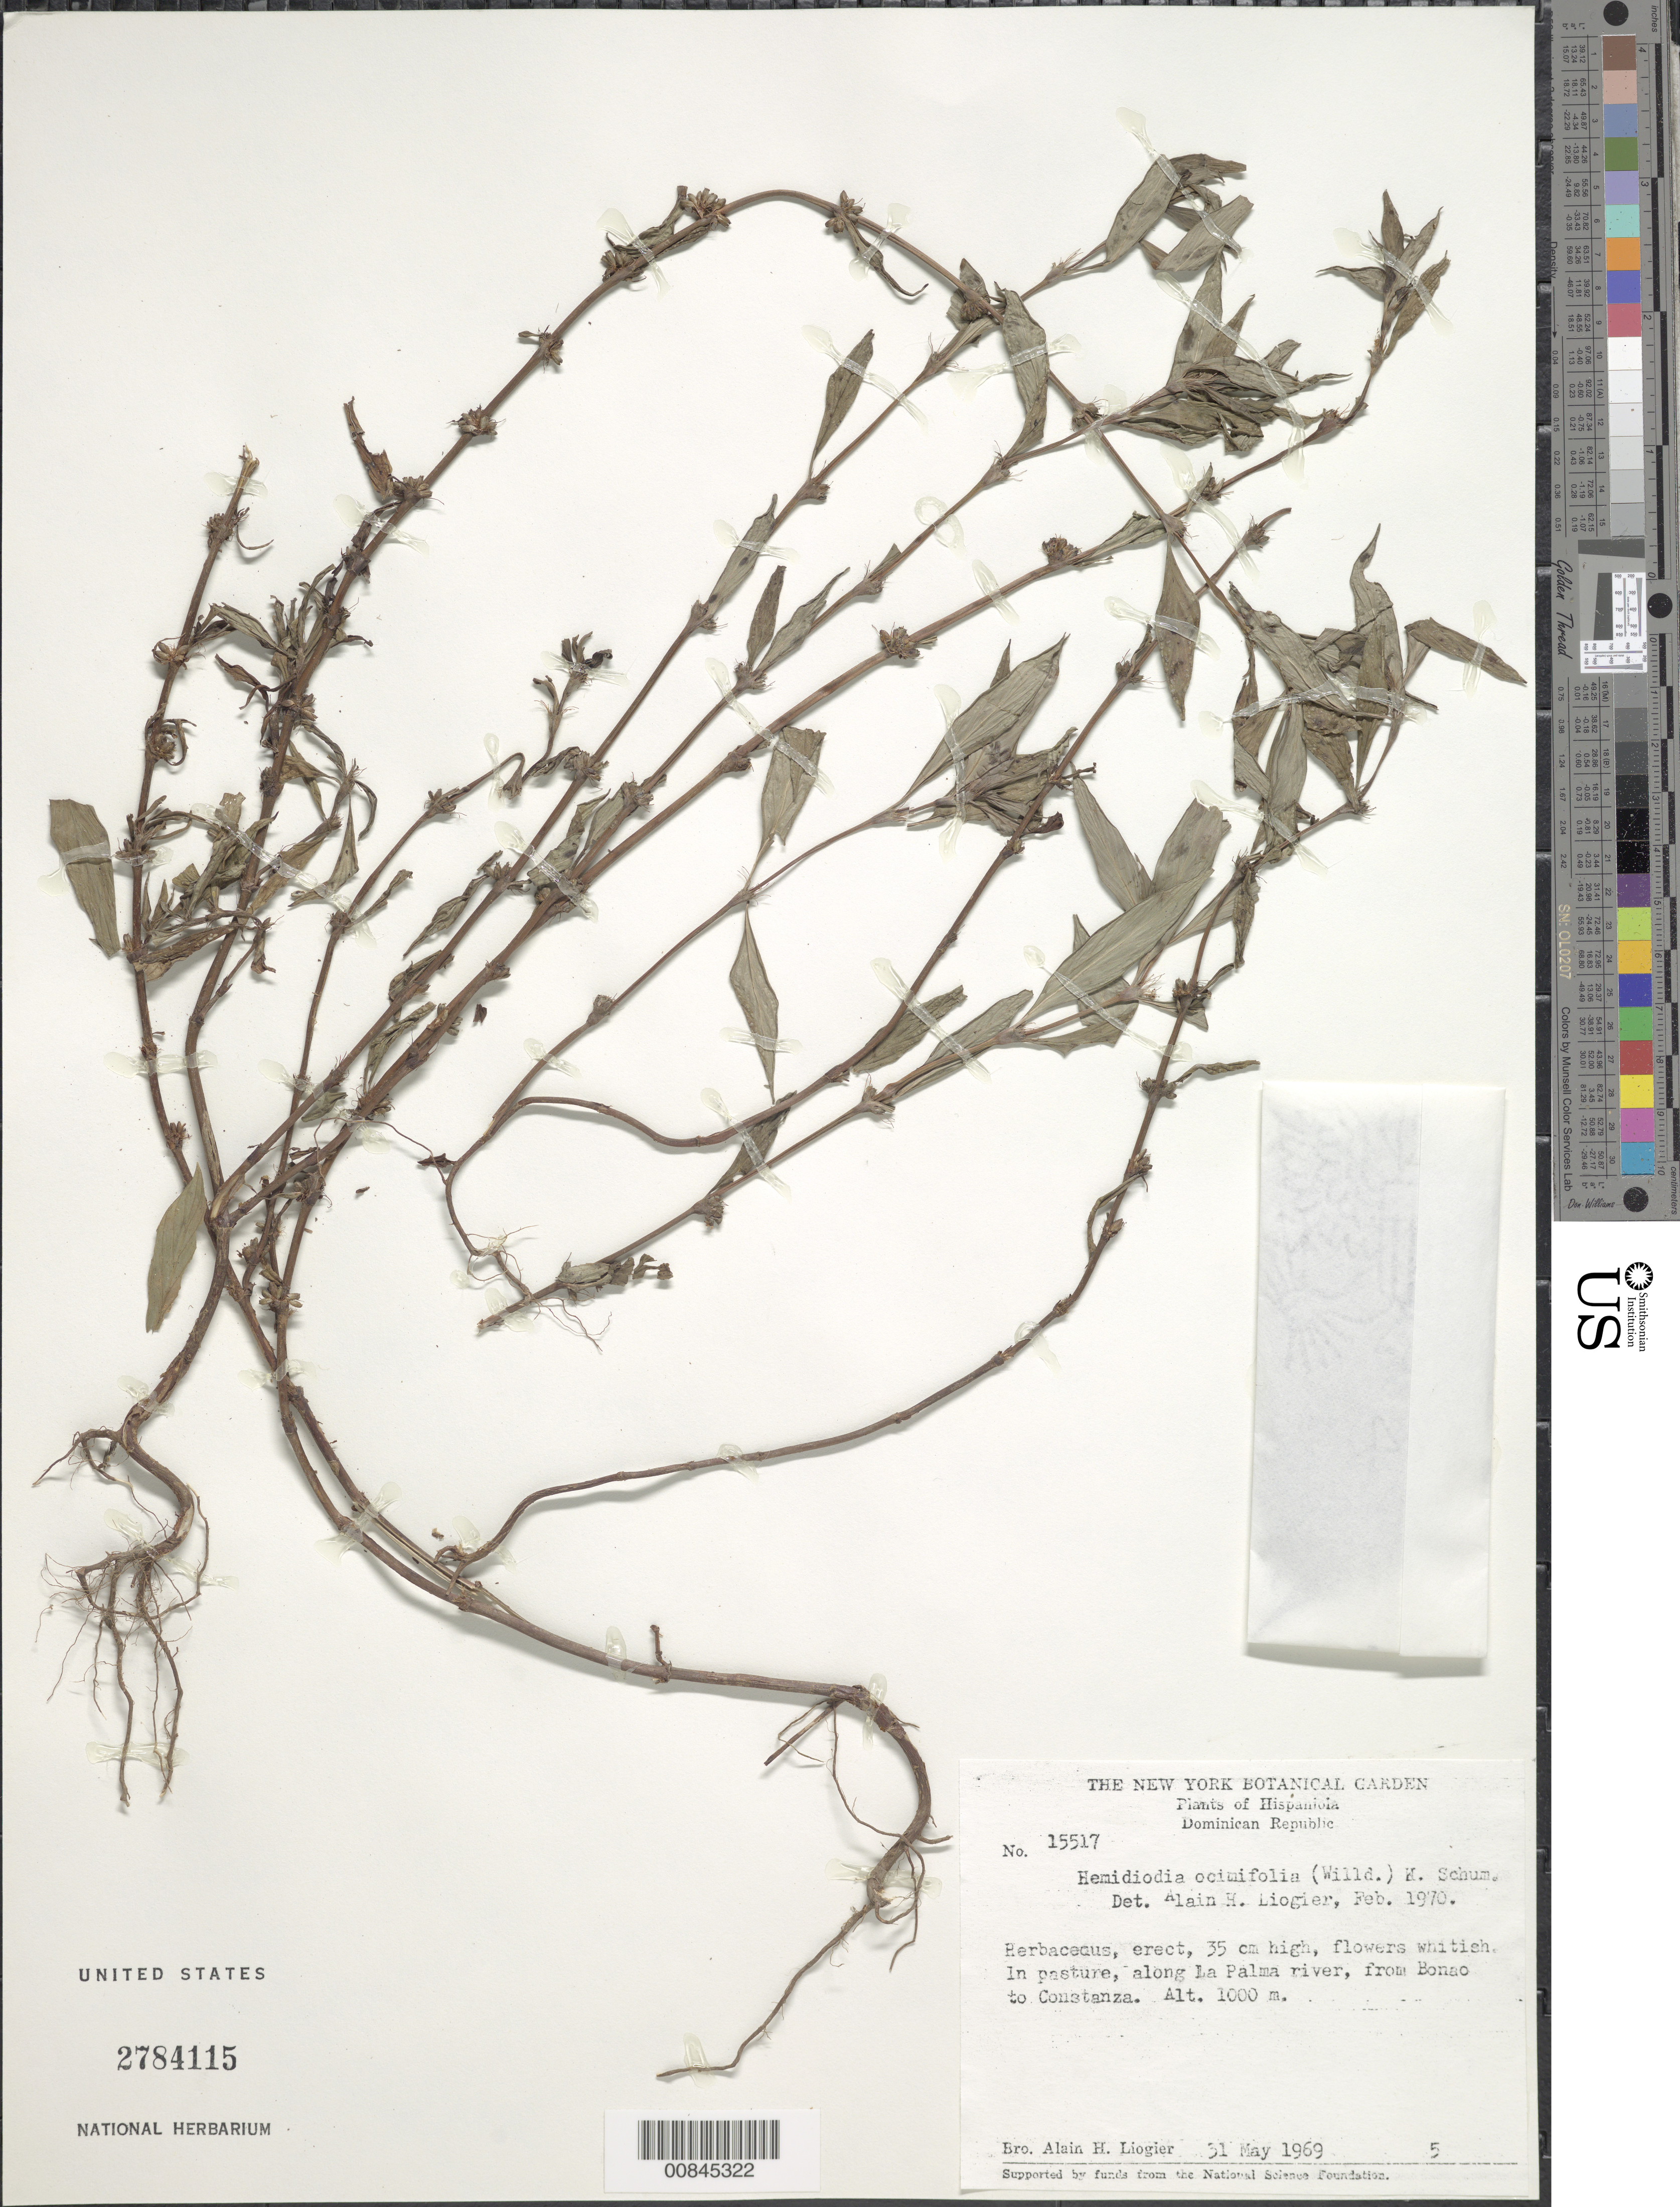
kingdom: Plantae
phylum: Tracheophyta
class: Magnoliopsida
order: Gentianales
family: Rubiaceae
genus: Spermacoce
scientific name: Spermacoce ocymifolia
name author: Willd. ex Roem. & Schult.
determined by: Liogier, Alain H.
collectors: A. H. Liogier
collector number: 15517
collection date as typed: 31 May 1969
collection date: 1969-05-31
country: Dominican Republic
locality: Along La Palma River, from Bonao to Constanza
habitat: In pasture, along river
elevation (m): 1000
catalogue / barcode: US 2784115